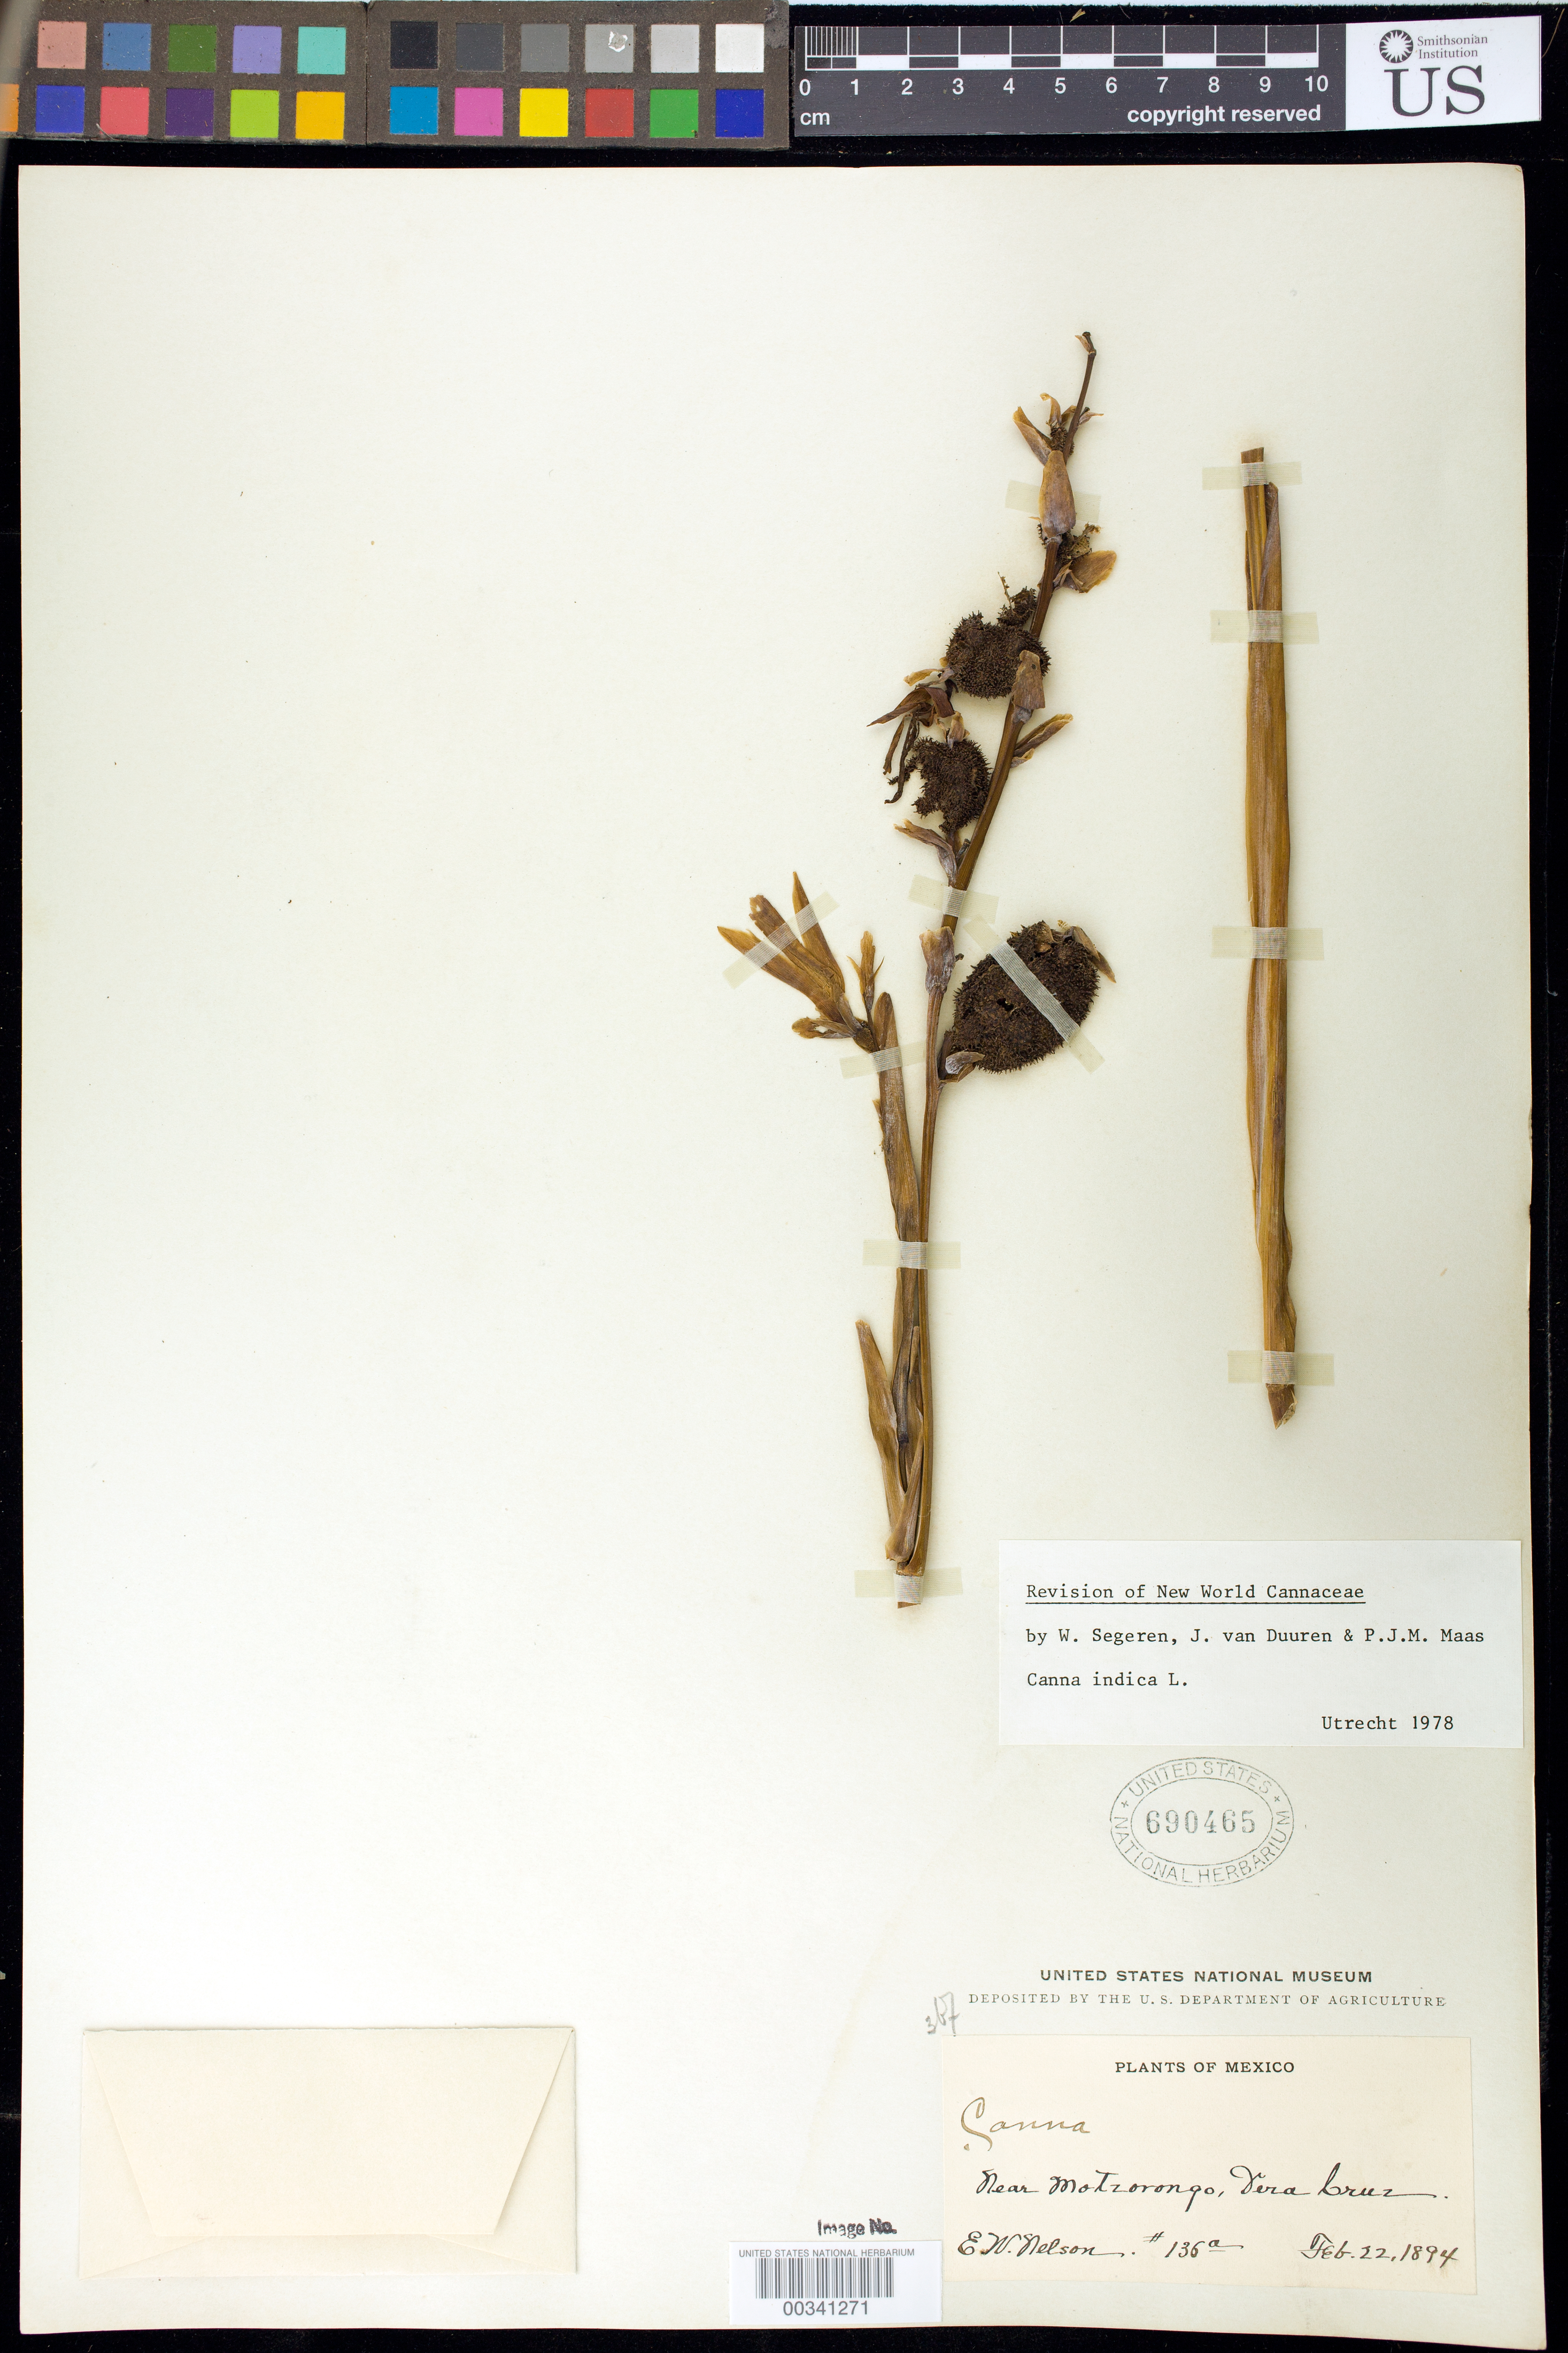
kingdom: Plantae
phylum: Tracheophyta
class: Liliopsida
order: Zingiberales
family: Cannaceae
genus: Canna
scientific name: Canna indica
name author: L.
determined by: Segeren, W.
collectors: E. W. Nelson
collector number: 136a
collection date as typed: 22 Feb 1894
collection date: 1894-02-22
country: Mexico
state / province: Veracruz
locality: Near motzorongo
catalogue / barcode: US 690465